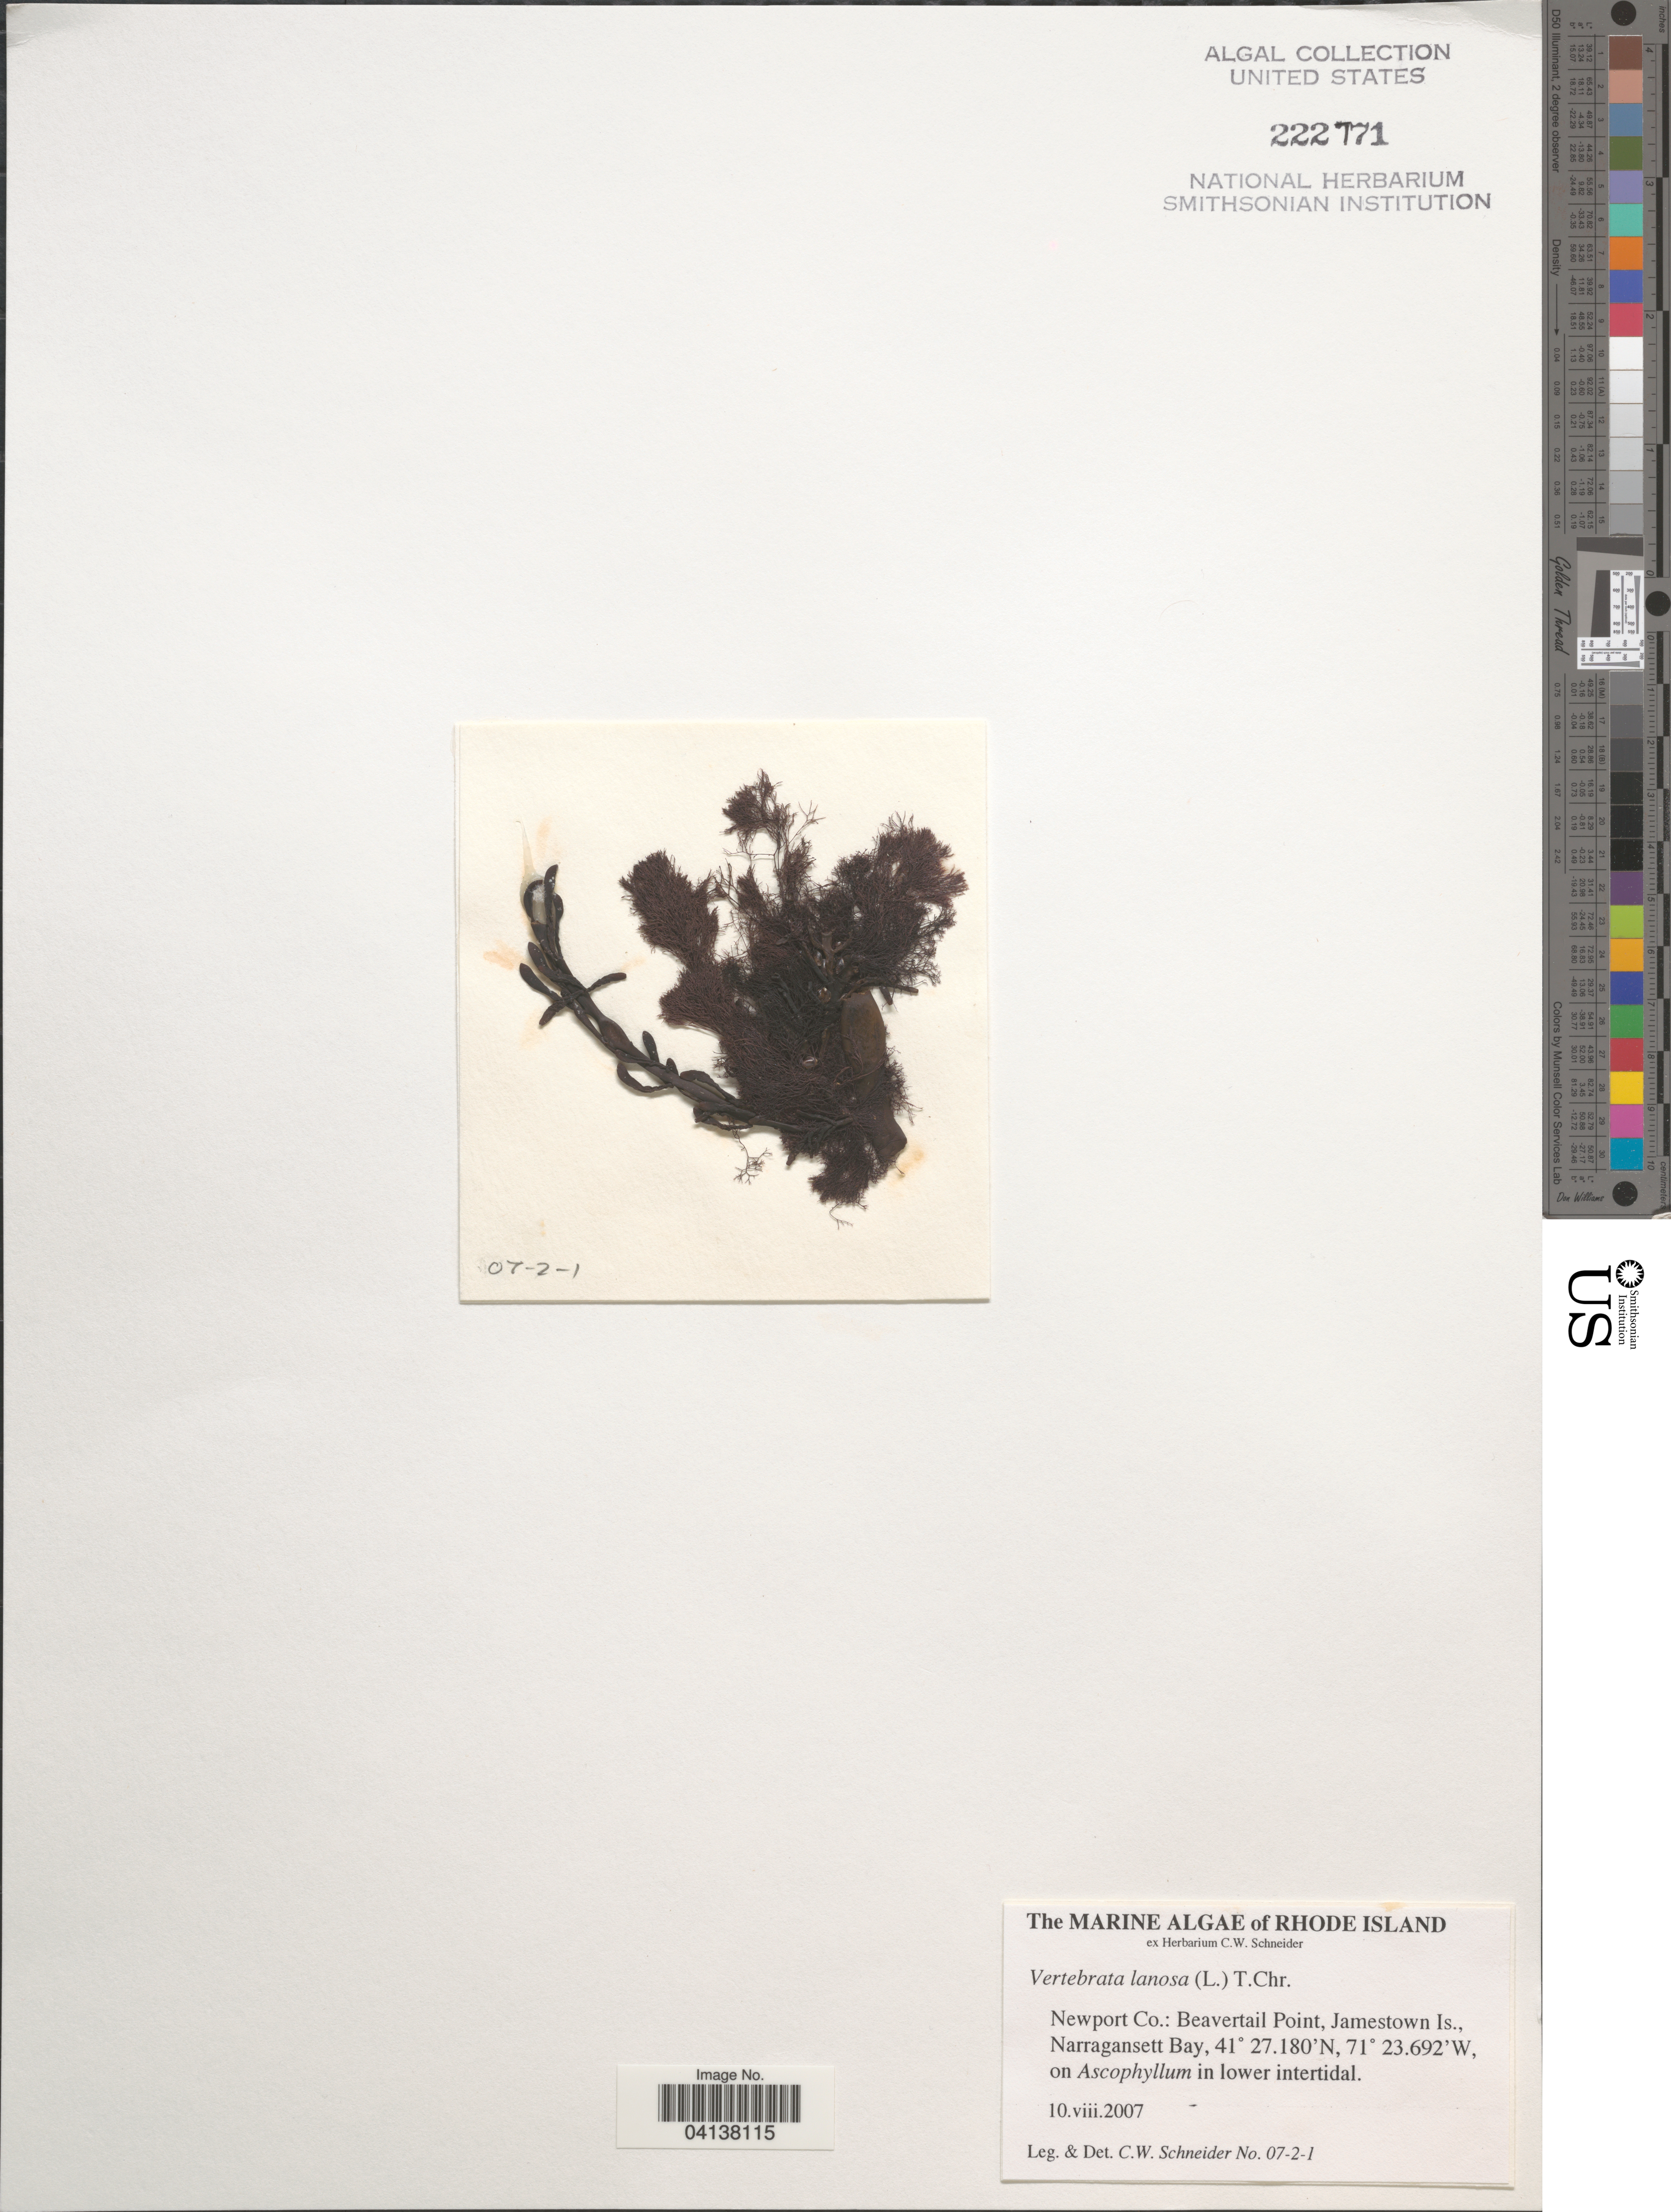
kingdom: Plantae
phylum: Rhodophyta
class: Florideophyceae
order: Ceramiales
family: Rhodomelaceae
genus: Vertebrata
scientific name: Vertebrata lanosa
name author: (L.) T.A. Chr.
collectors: C. W.Schneider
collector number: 07-2-1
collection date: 2007-08-10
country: United States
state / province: Rhode Island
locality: Newport Co.: Beavertail Point, Jamestown Is., Narragansett Bay.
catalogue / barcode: US 222771